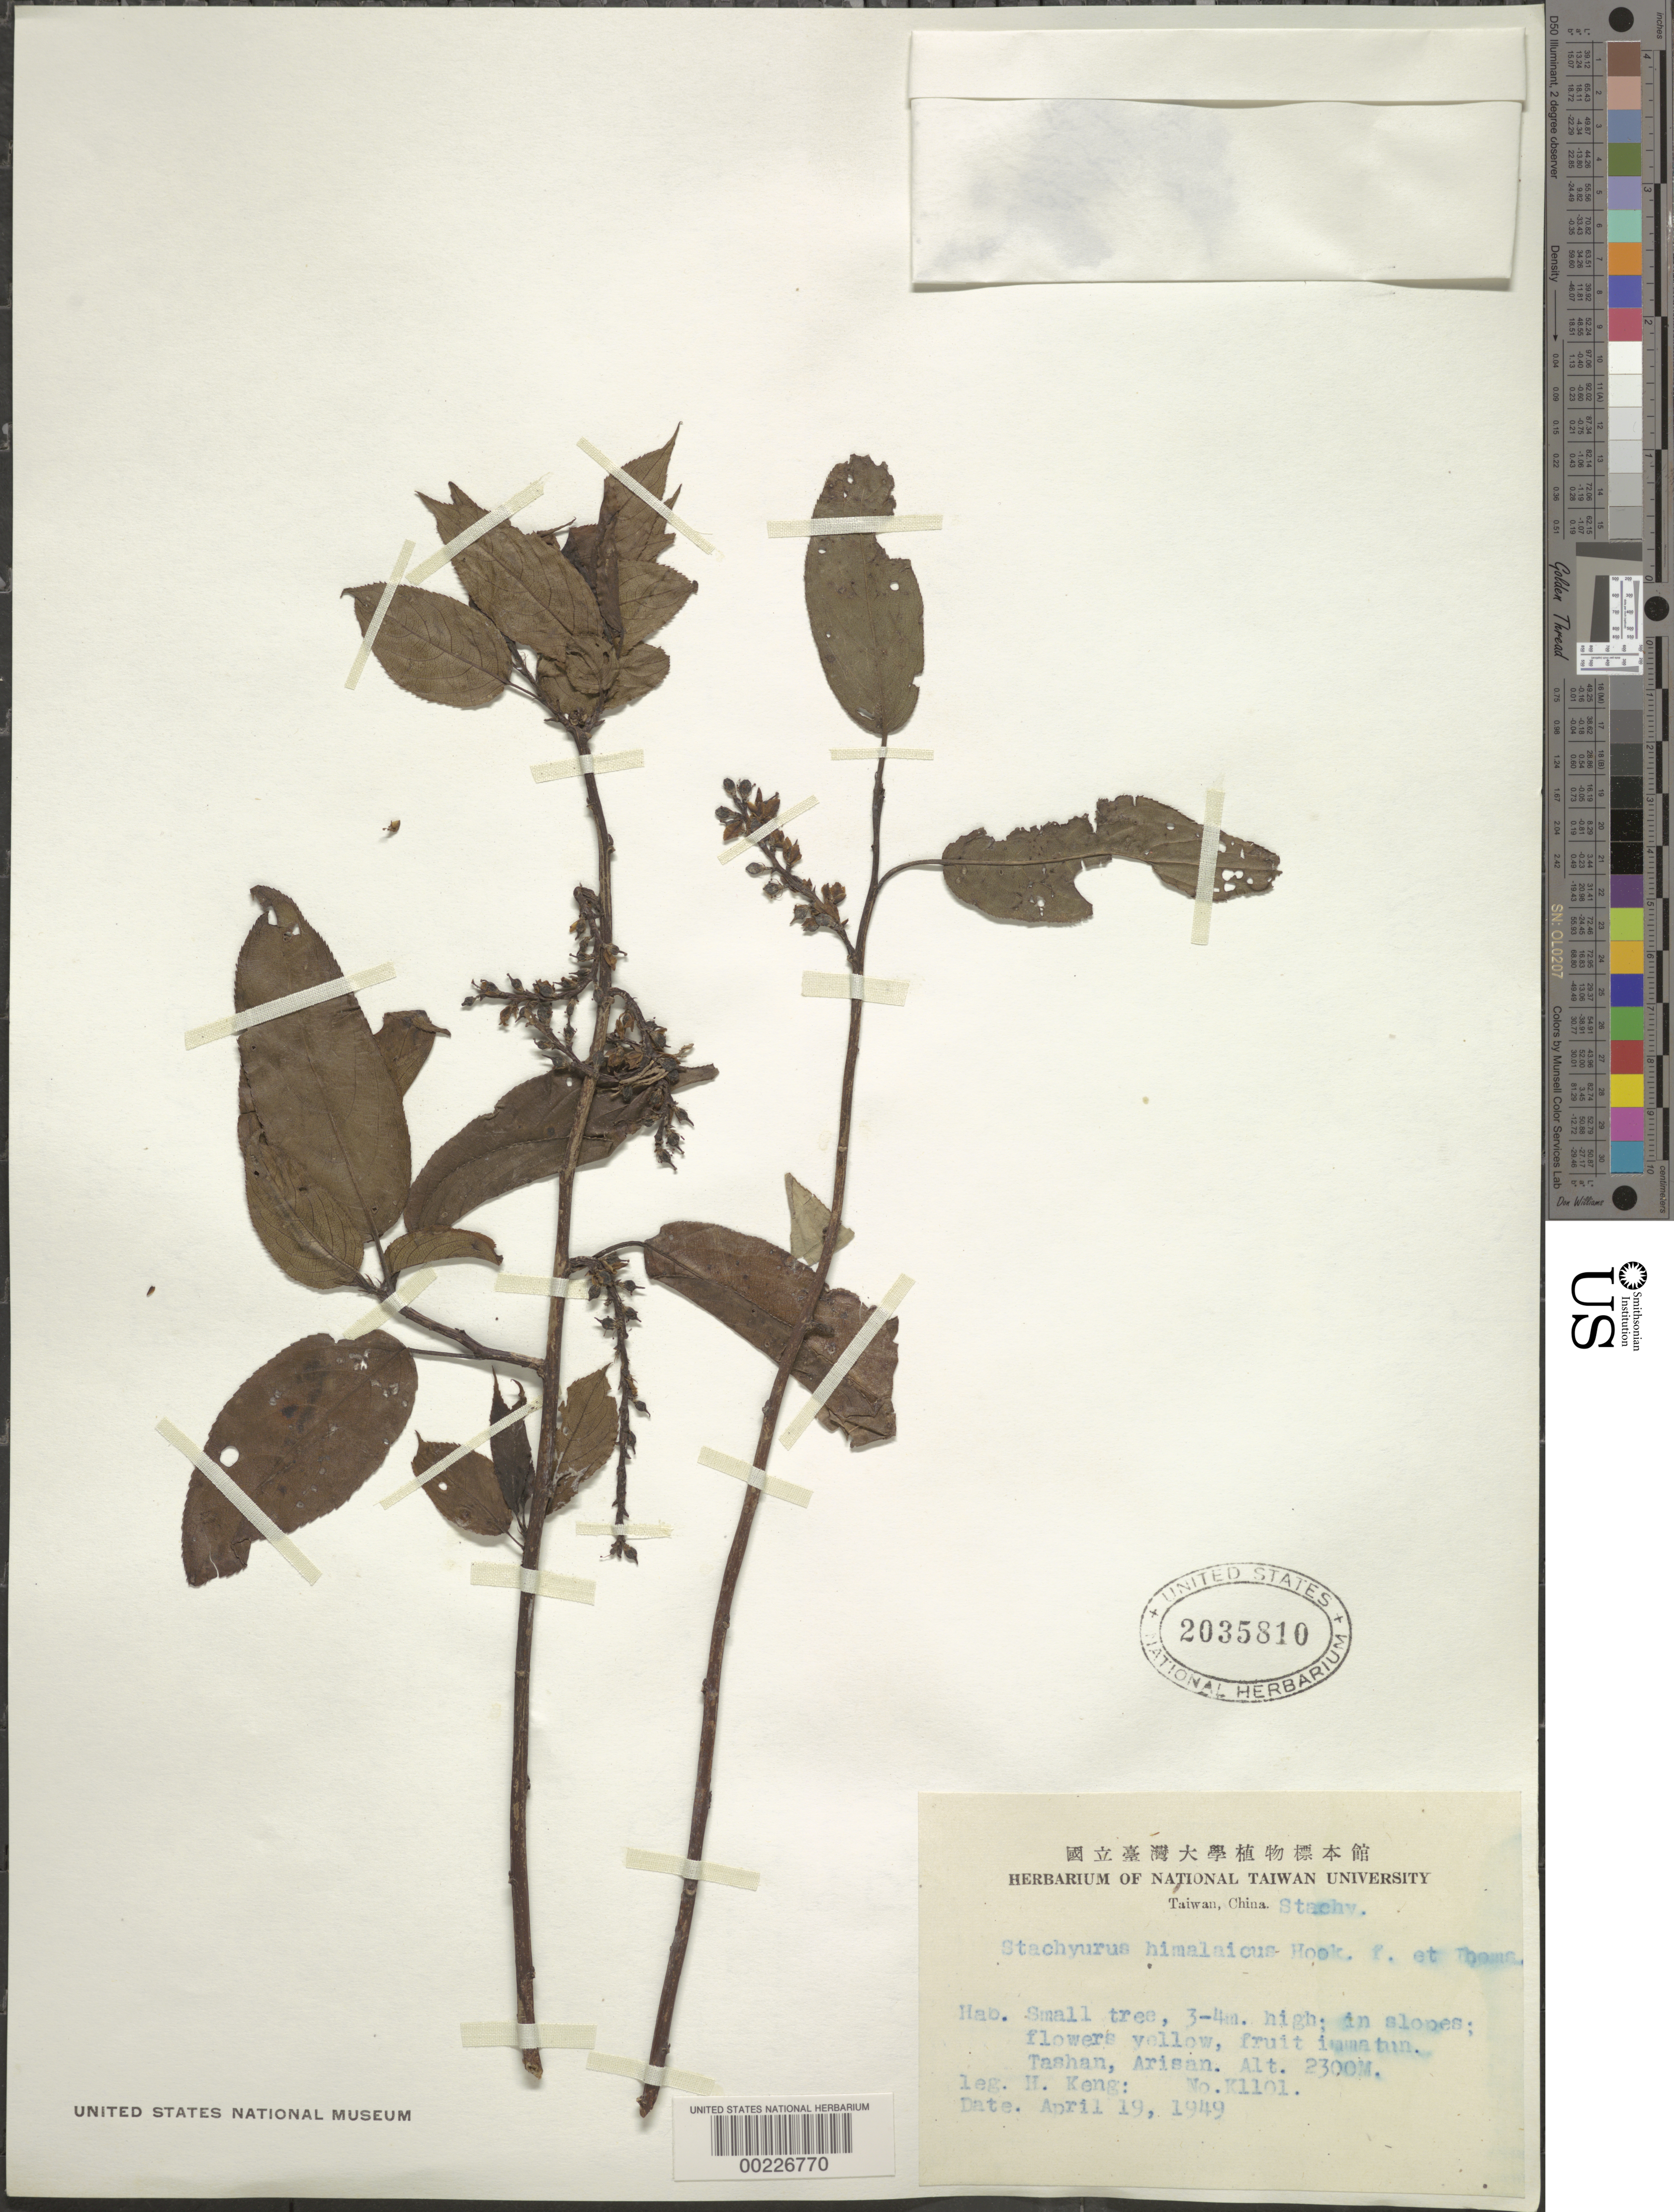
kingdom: Plantae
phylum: Tracheophyta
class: Magnoliopsida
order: Crossosomatales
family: Stachyuraceae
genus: Stachyurus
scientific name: Stachyurus himalaicus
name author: Hook. f. & Thomson ex Benth.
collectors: H. Keng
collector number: K1101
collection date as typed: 19 Apr 1949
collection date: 1949-04-19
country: Taiwan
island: Taiwan [Formosa]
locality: Tashan, arisan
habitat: In slopes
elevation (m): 2300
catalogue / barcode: US 2035810